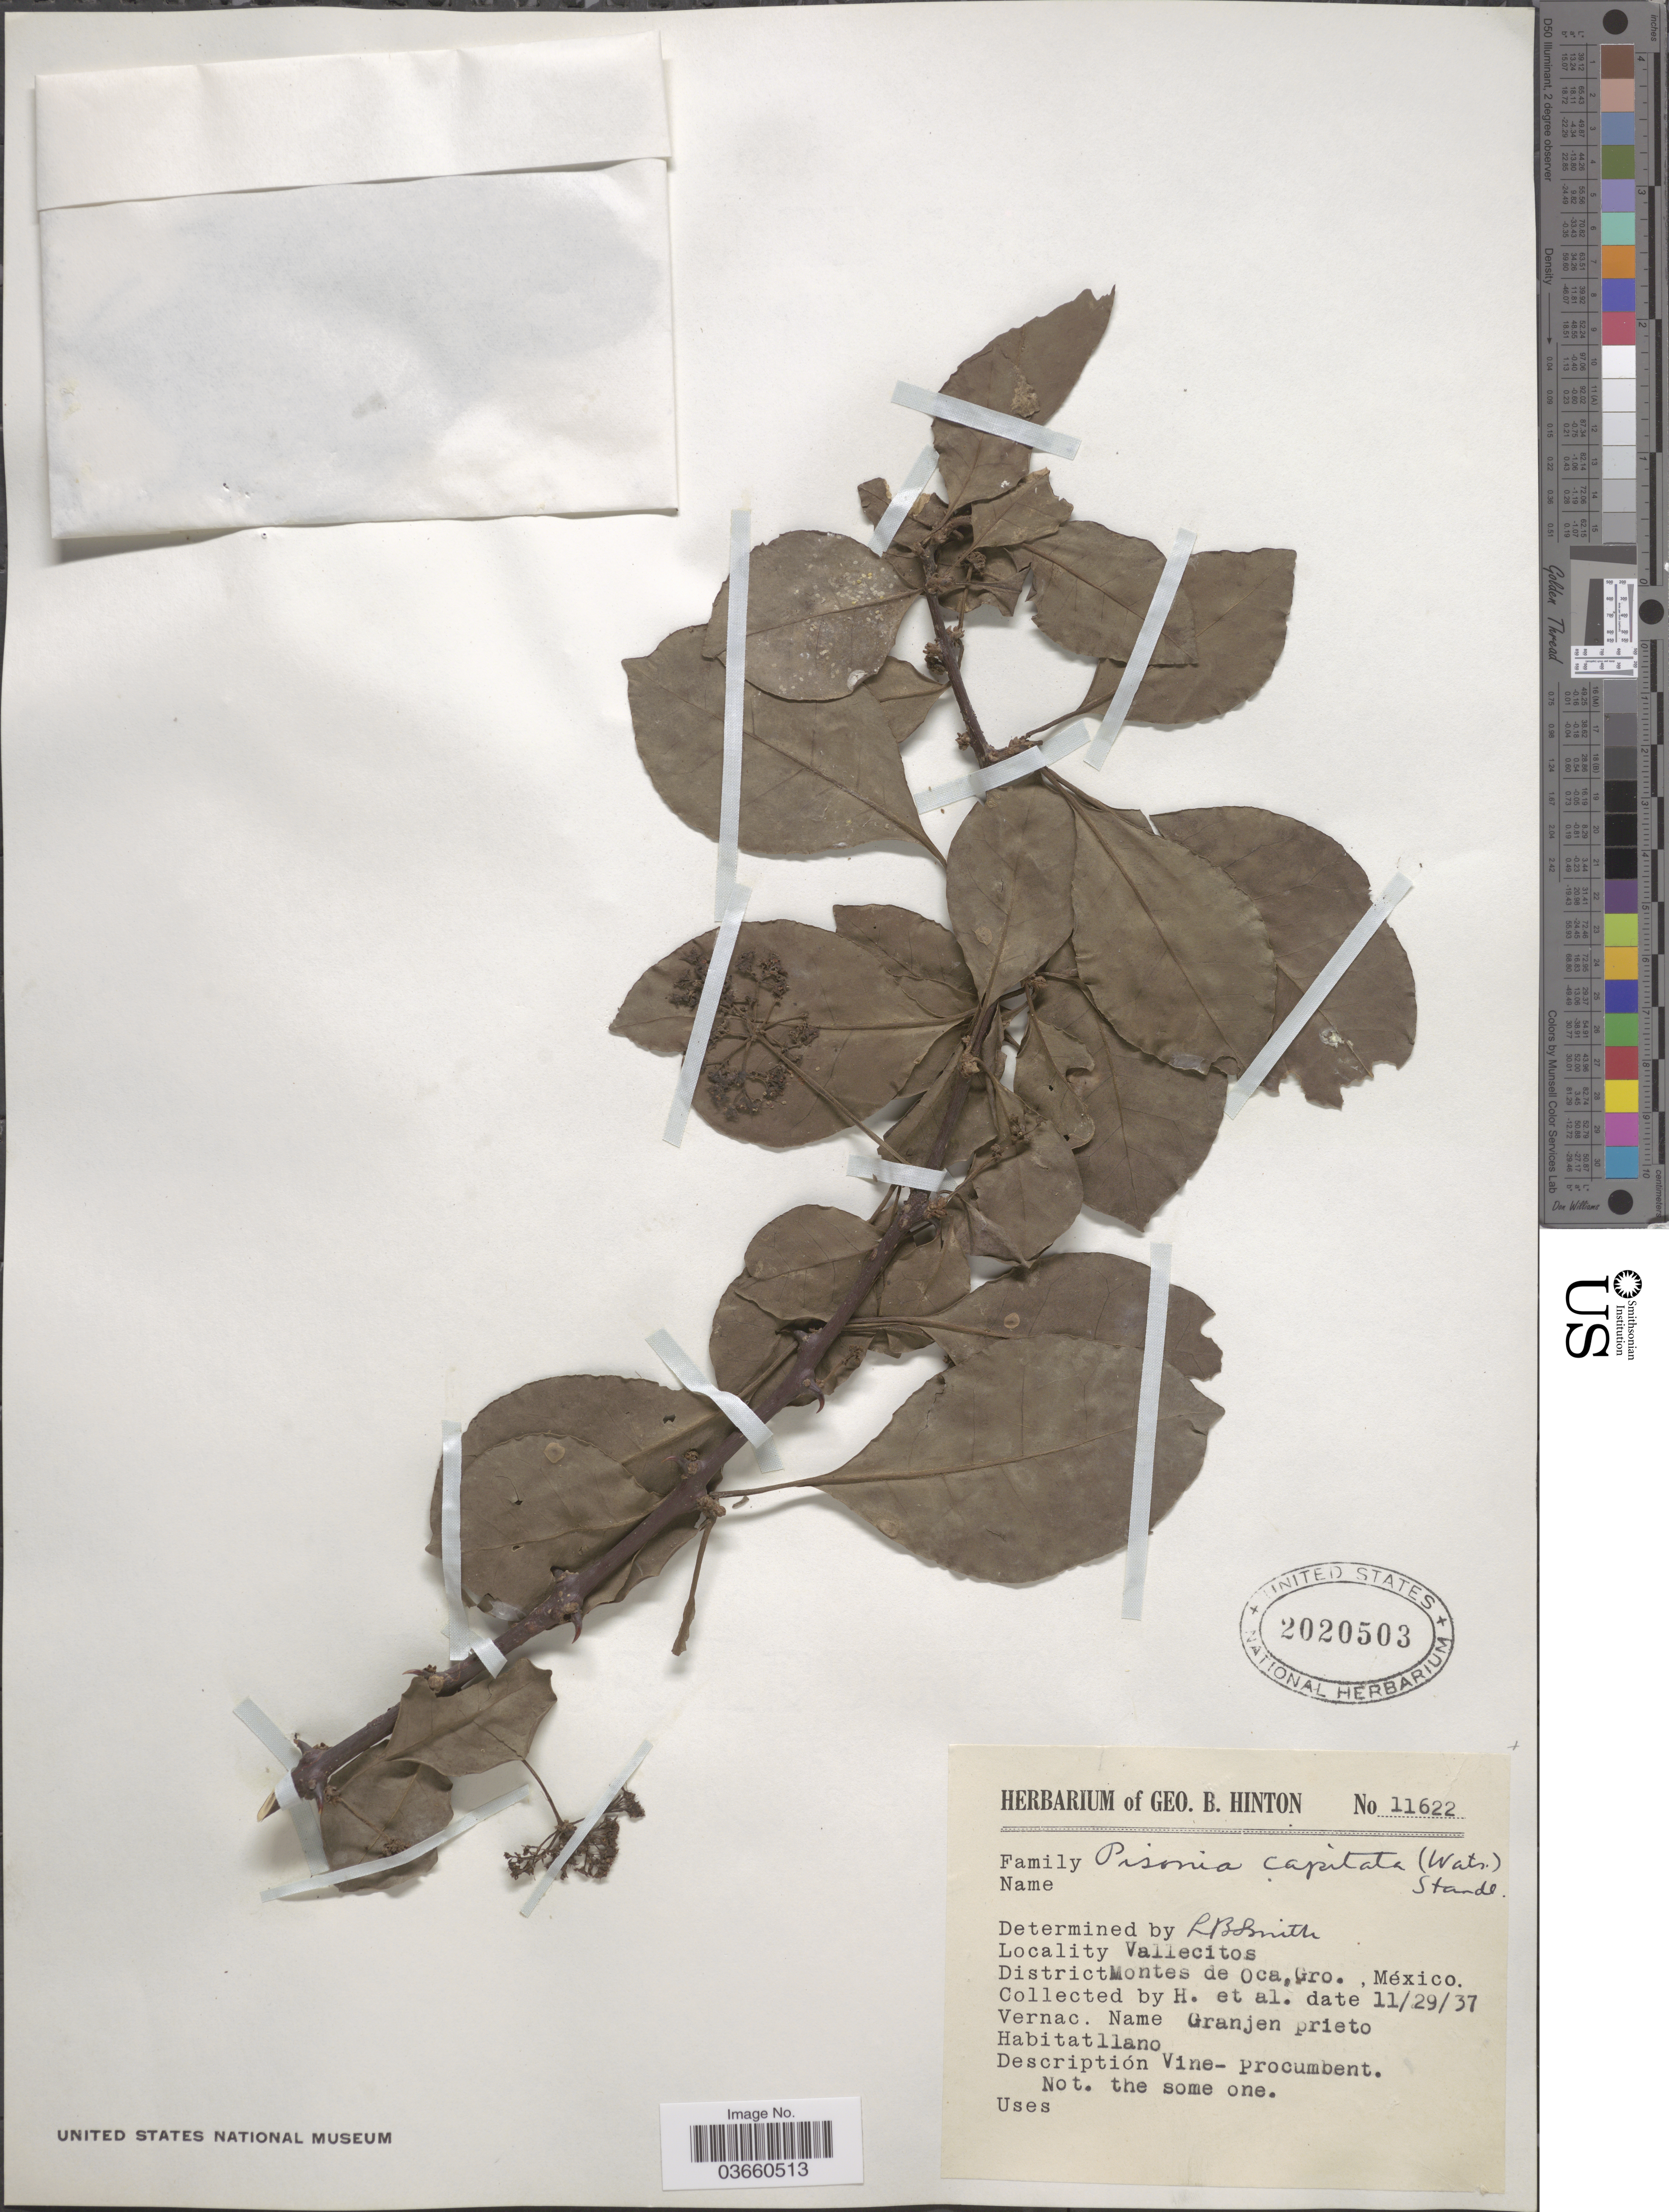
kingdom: Plantae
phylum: Tracheophyta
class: Magnoliopsida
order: Caryophyllales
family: Nyctaginaceae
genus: Pisonia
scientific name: Pisonia capitata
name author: (S. Watson) Standl.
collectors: G. B. Hinton & et al.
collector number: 11622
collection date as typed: Transcribed d/m/y: 29/11/37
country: Mexico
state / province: Guerrero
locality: Vallecitos. District Montes de Oca, Gro.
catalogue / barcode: US 2020503